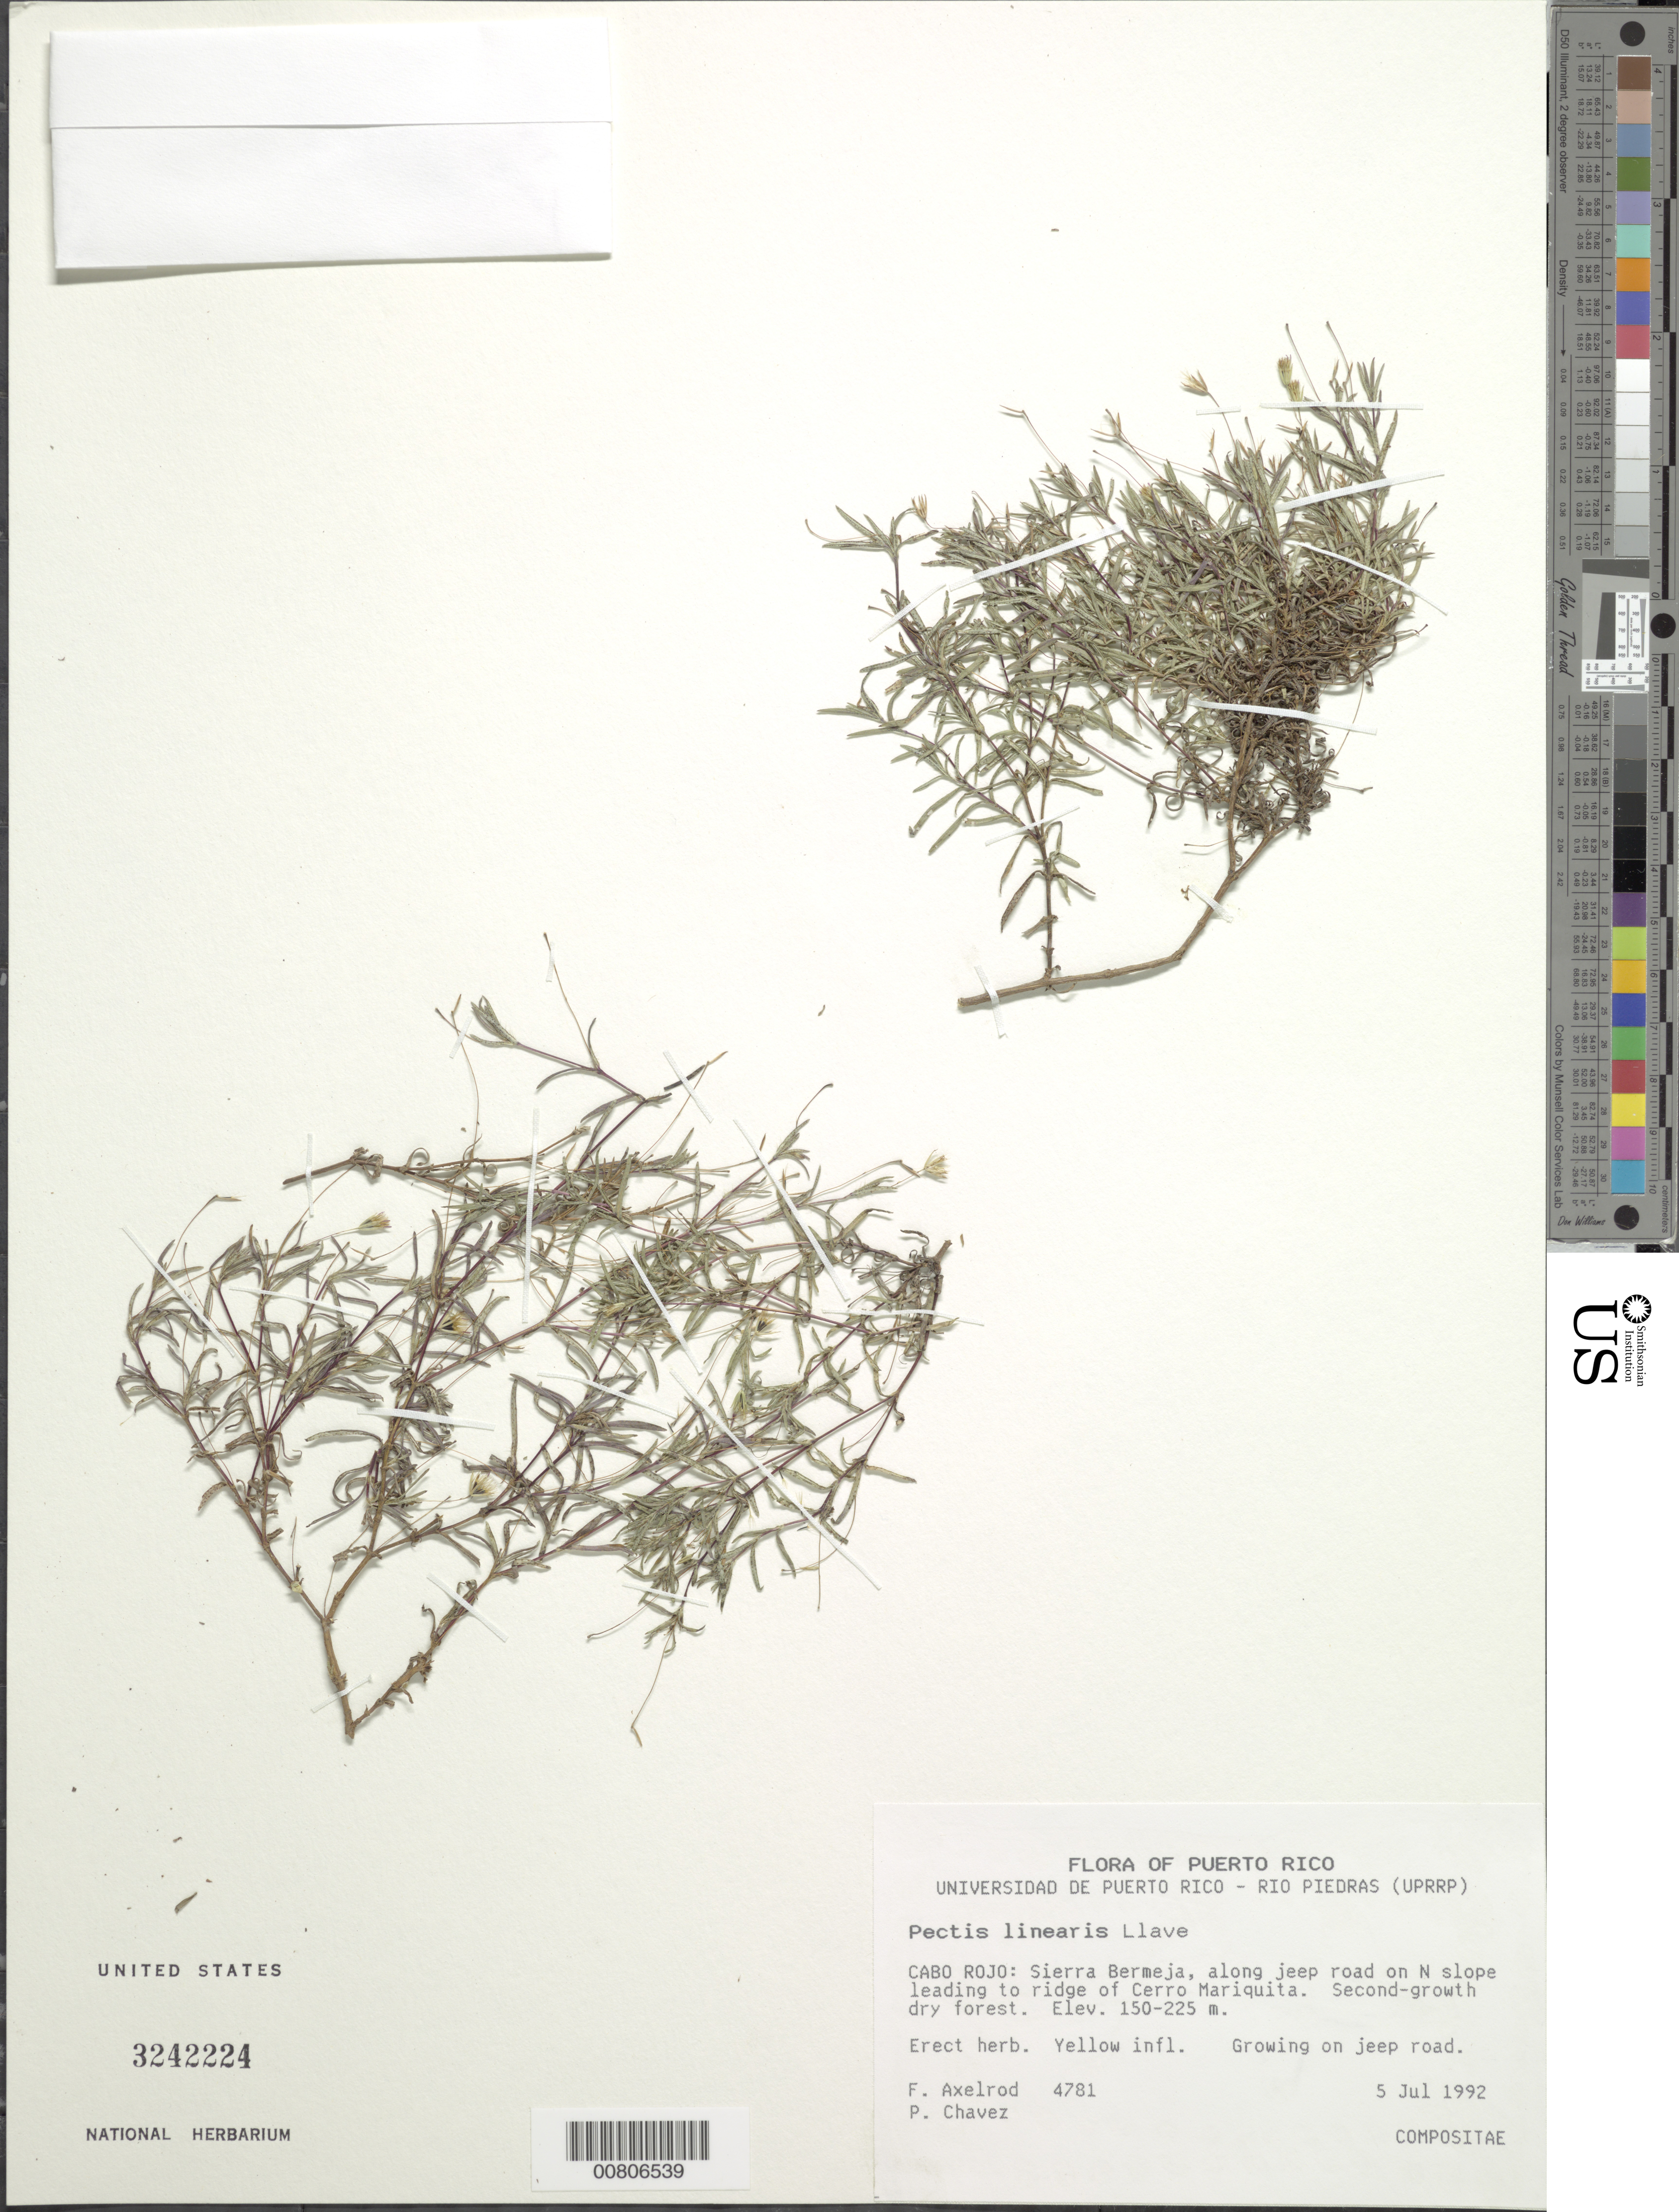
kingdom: Plantae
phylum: Tracheophyta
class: Magnoliopsida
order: Asterales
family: Asteraceae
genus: Pectis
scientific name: Pectis linearis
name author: La Llave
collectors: F. S. Axelrod & P. Chavez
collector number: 4781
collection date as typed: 05 Jul 1992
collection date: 1992-07-05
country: Puerto Rico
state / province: Cabo Rojo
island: Puerto Rico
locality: Cabo Rojo, sierra Bermeja, road to Cerro Mariquita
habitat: Second growth dry forest; along jeep road on N slope leading to ridge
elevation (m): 150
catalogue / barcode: US 3242224